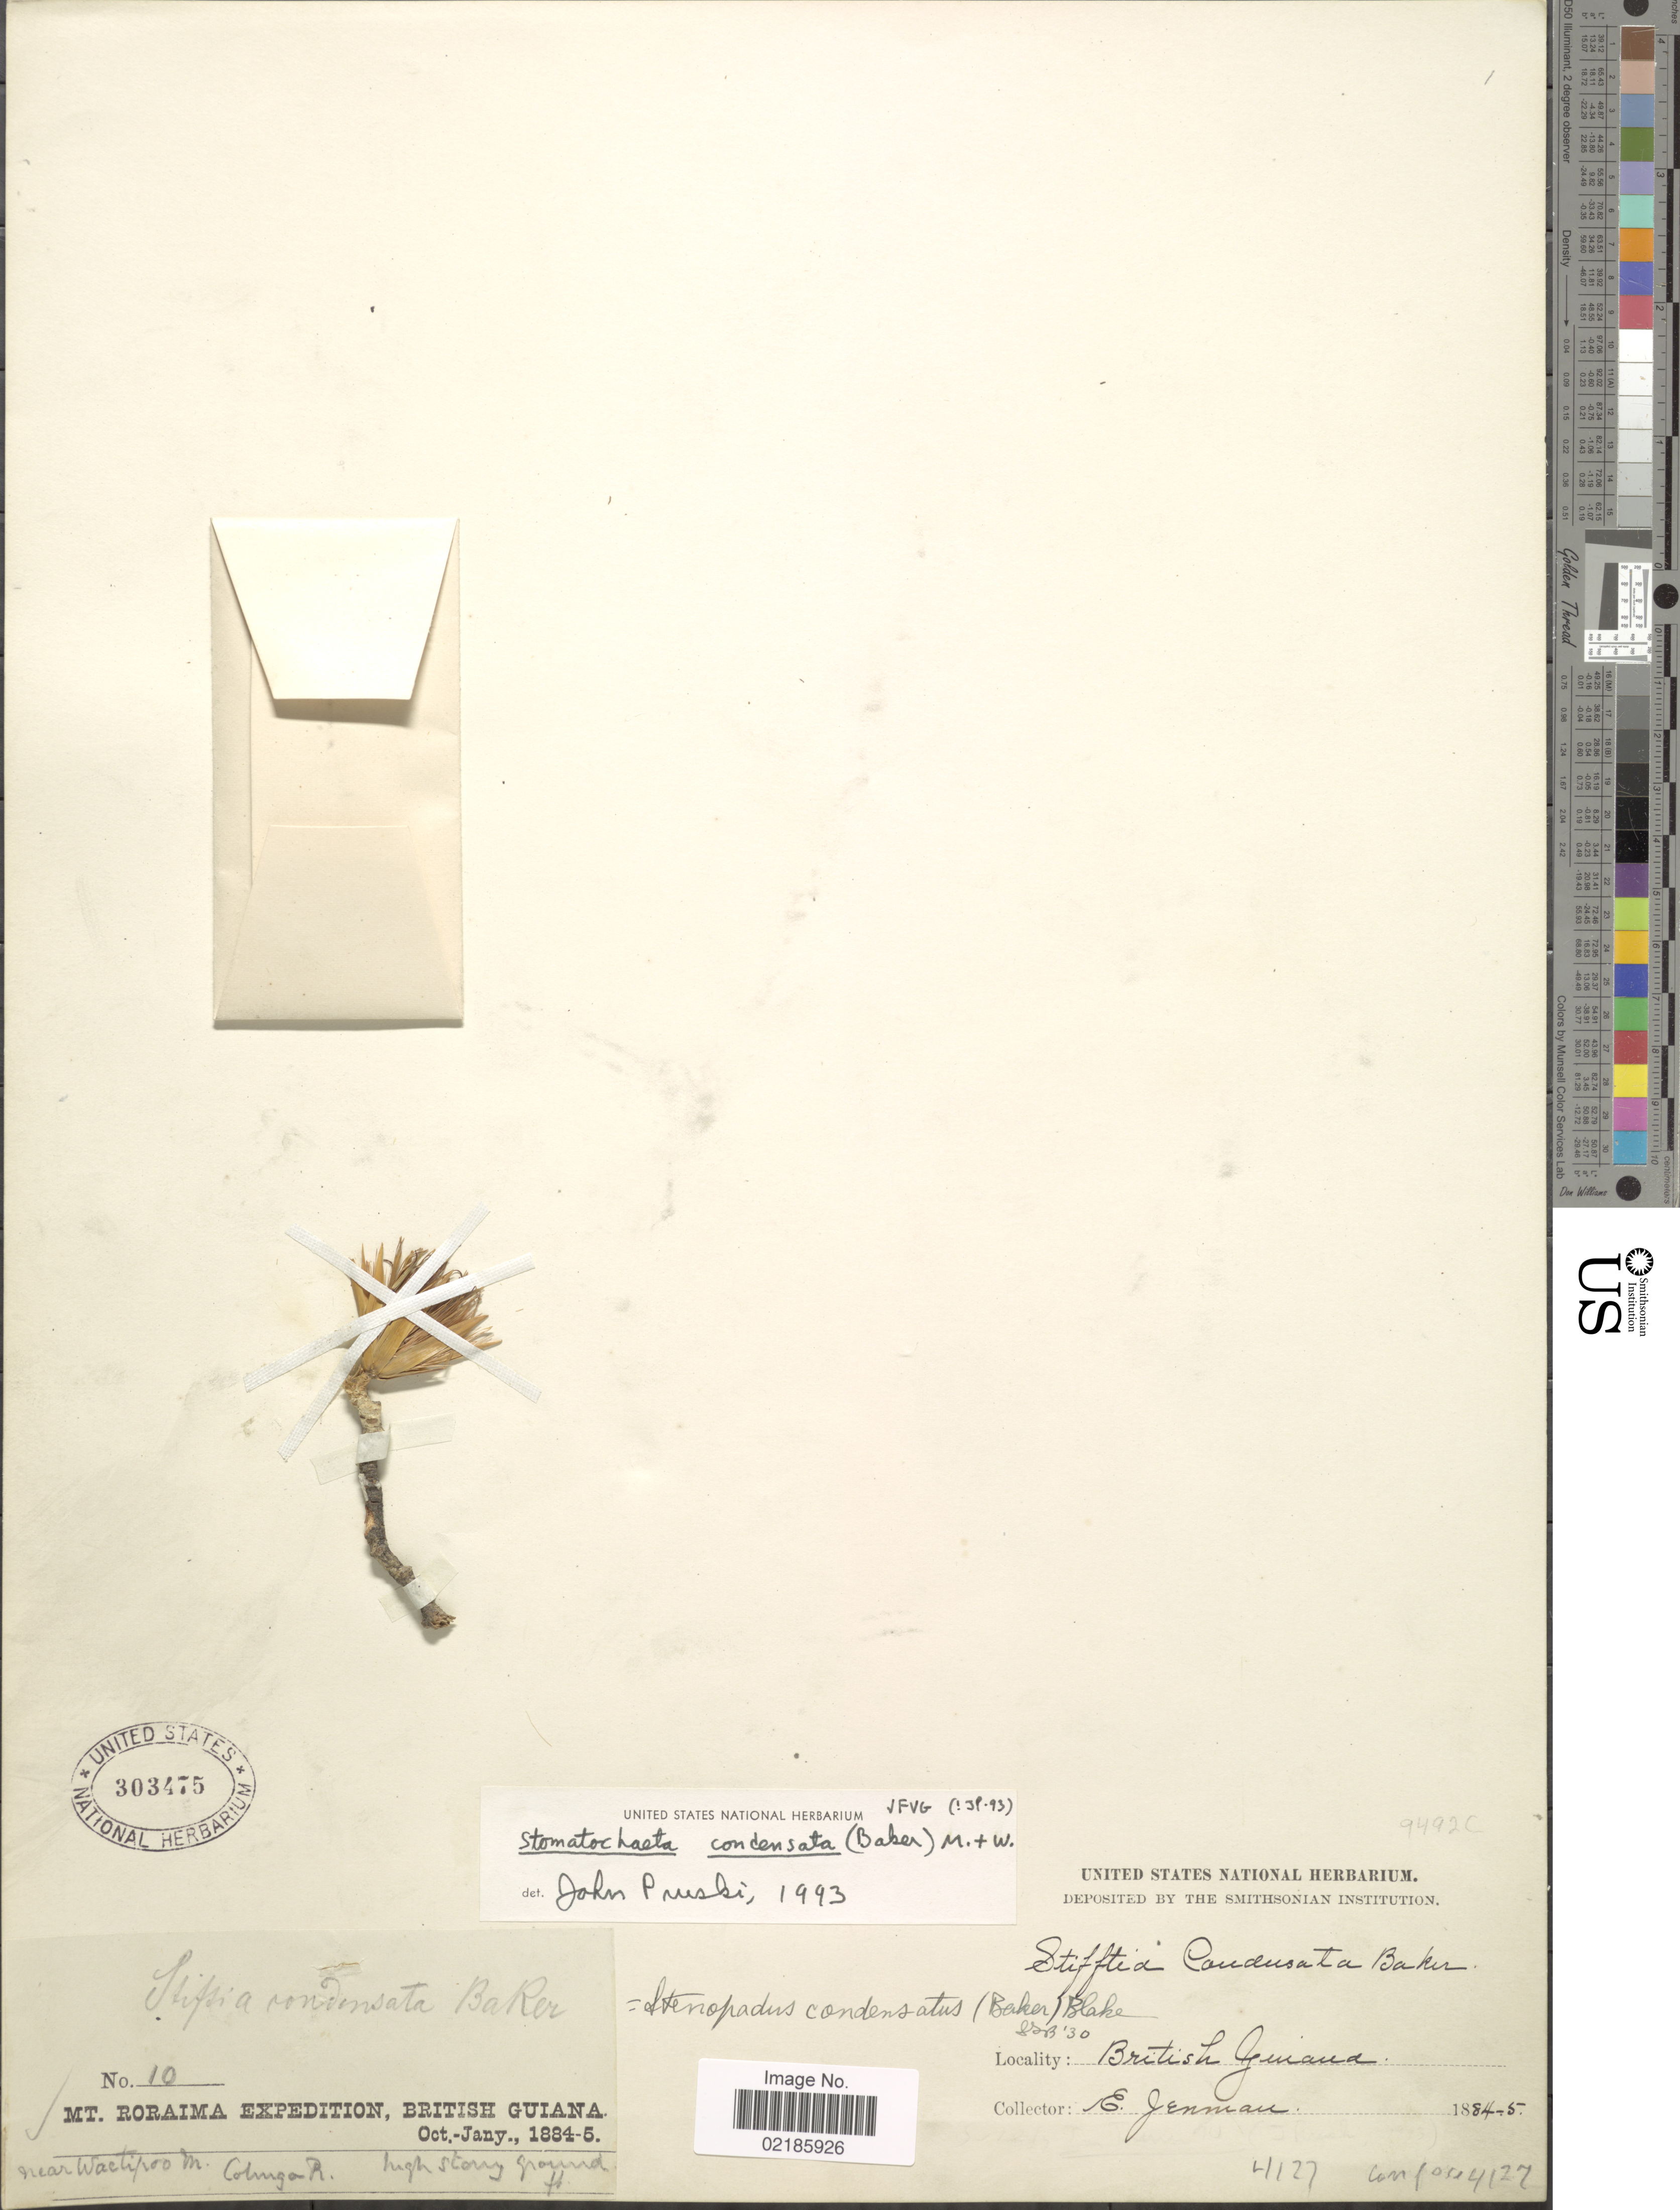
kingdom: Plantae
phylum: Tracheophyta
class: Magnoliopsida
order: Asterales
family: Asteraceae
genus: Stomatochaeta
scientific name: Stomatochaeta condensata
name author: (Baker) Maguire & Wurdack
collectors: E. Jenman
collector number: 10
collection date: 1884-10/1885-01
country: Guyana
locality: British Guiana. Mt. Roraima.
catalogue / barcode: US 303475